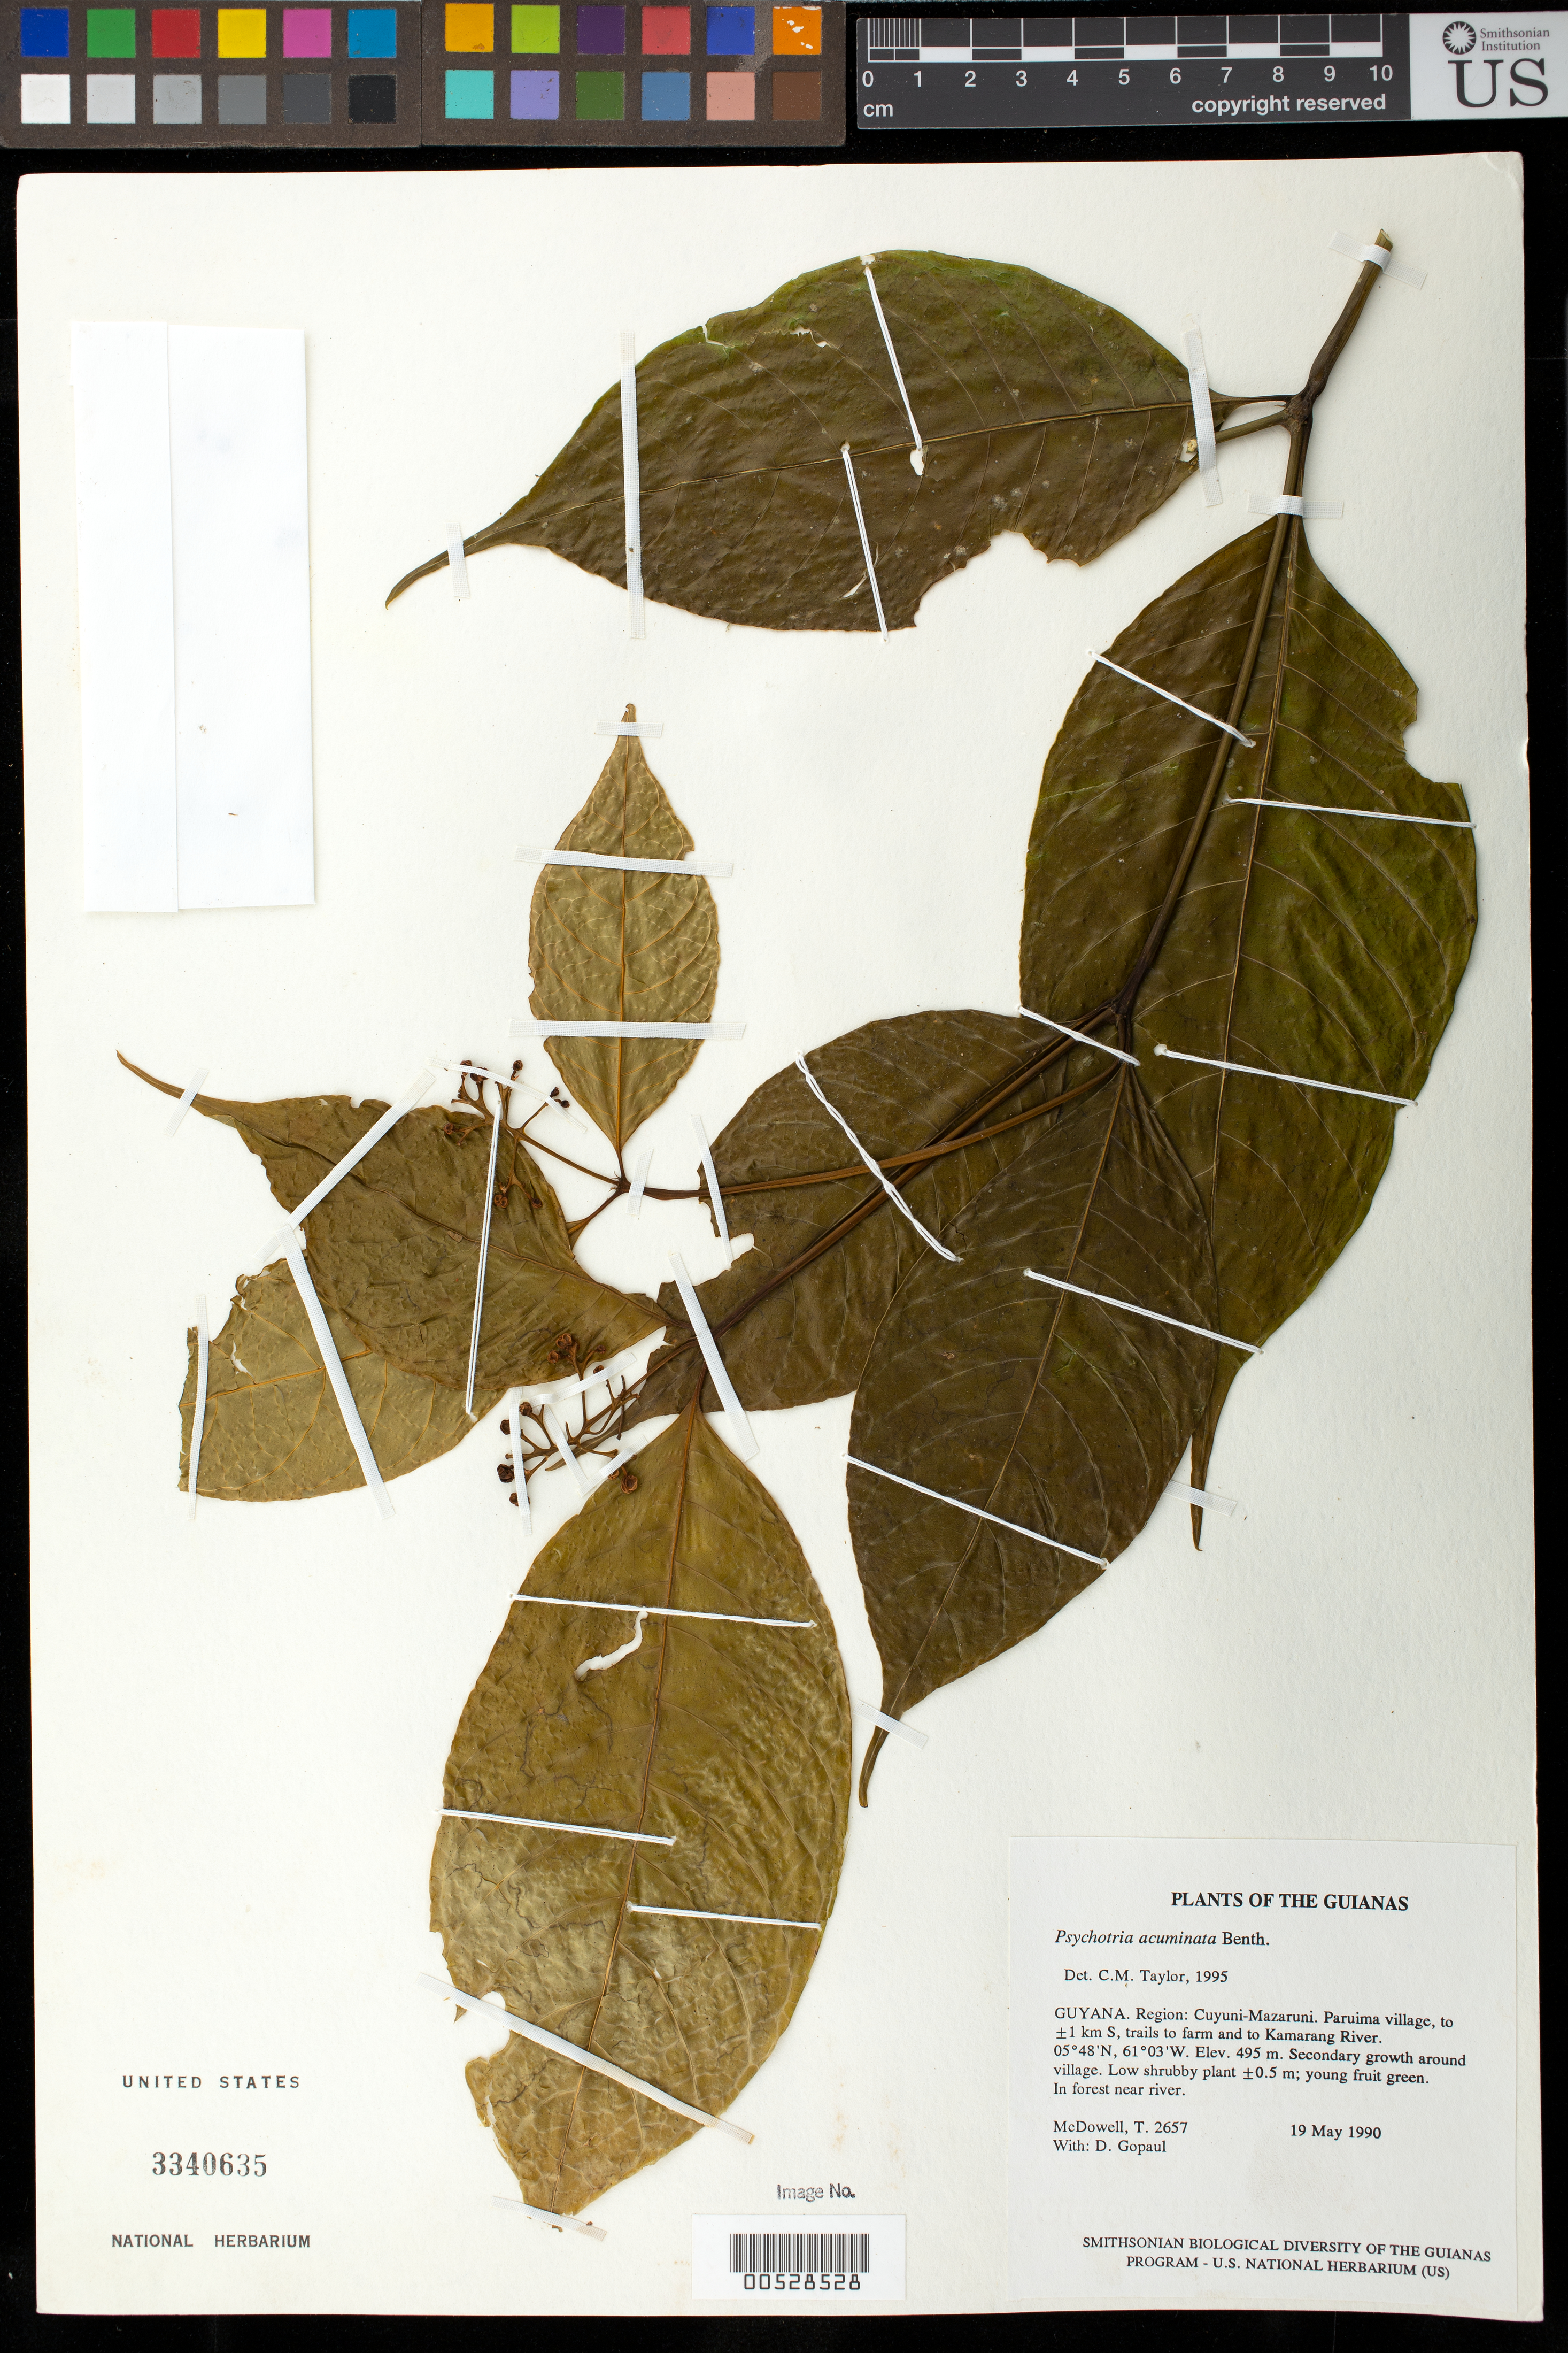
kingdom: Plantae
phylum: Tracheophyta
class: Magnoliopsida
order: Gentianales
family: Rubiaceae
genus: Palicourea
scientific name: Palicourea acuminata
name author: (Benth.) Borhidi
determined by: Kirkbride, J. H., Jr.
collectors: T. McDowell & D. Gopaul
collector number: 2657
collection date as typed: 19 May 1990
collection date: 1990-05-19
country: Guyana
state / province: Cuyuni-Mazaruni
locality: Paruima village, to ±1 km S, trails to farm and to Kamarang River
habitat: Secondary growth around village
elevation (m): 495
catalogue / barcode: US 3340635